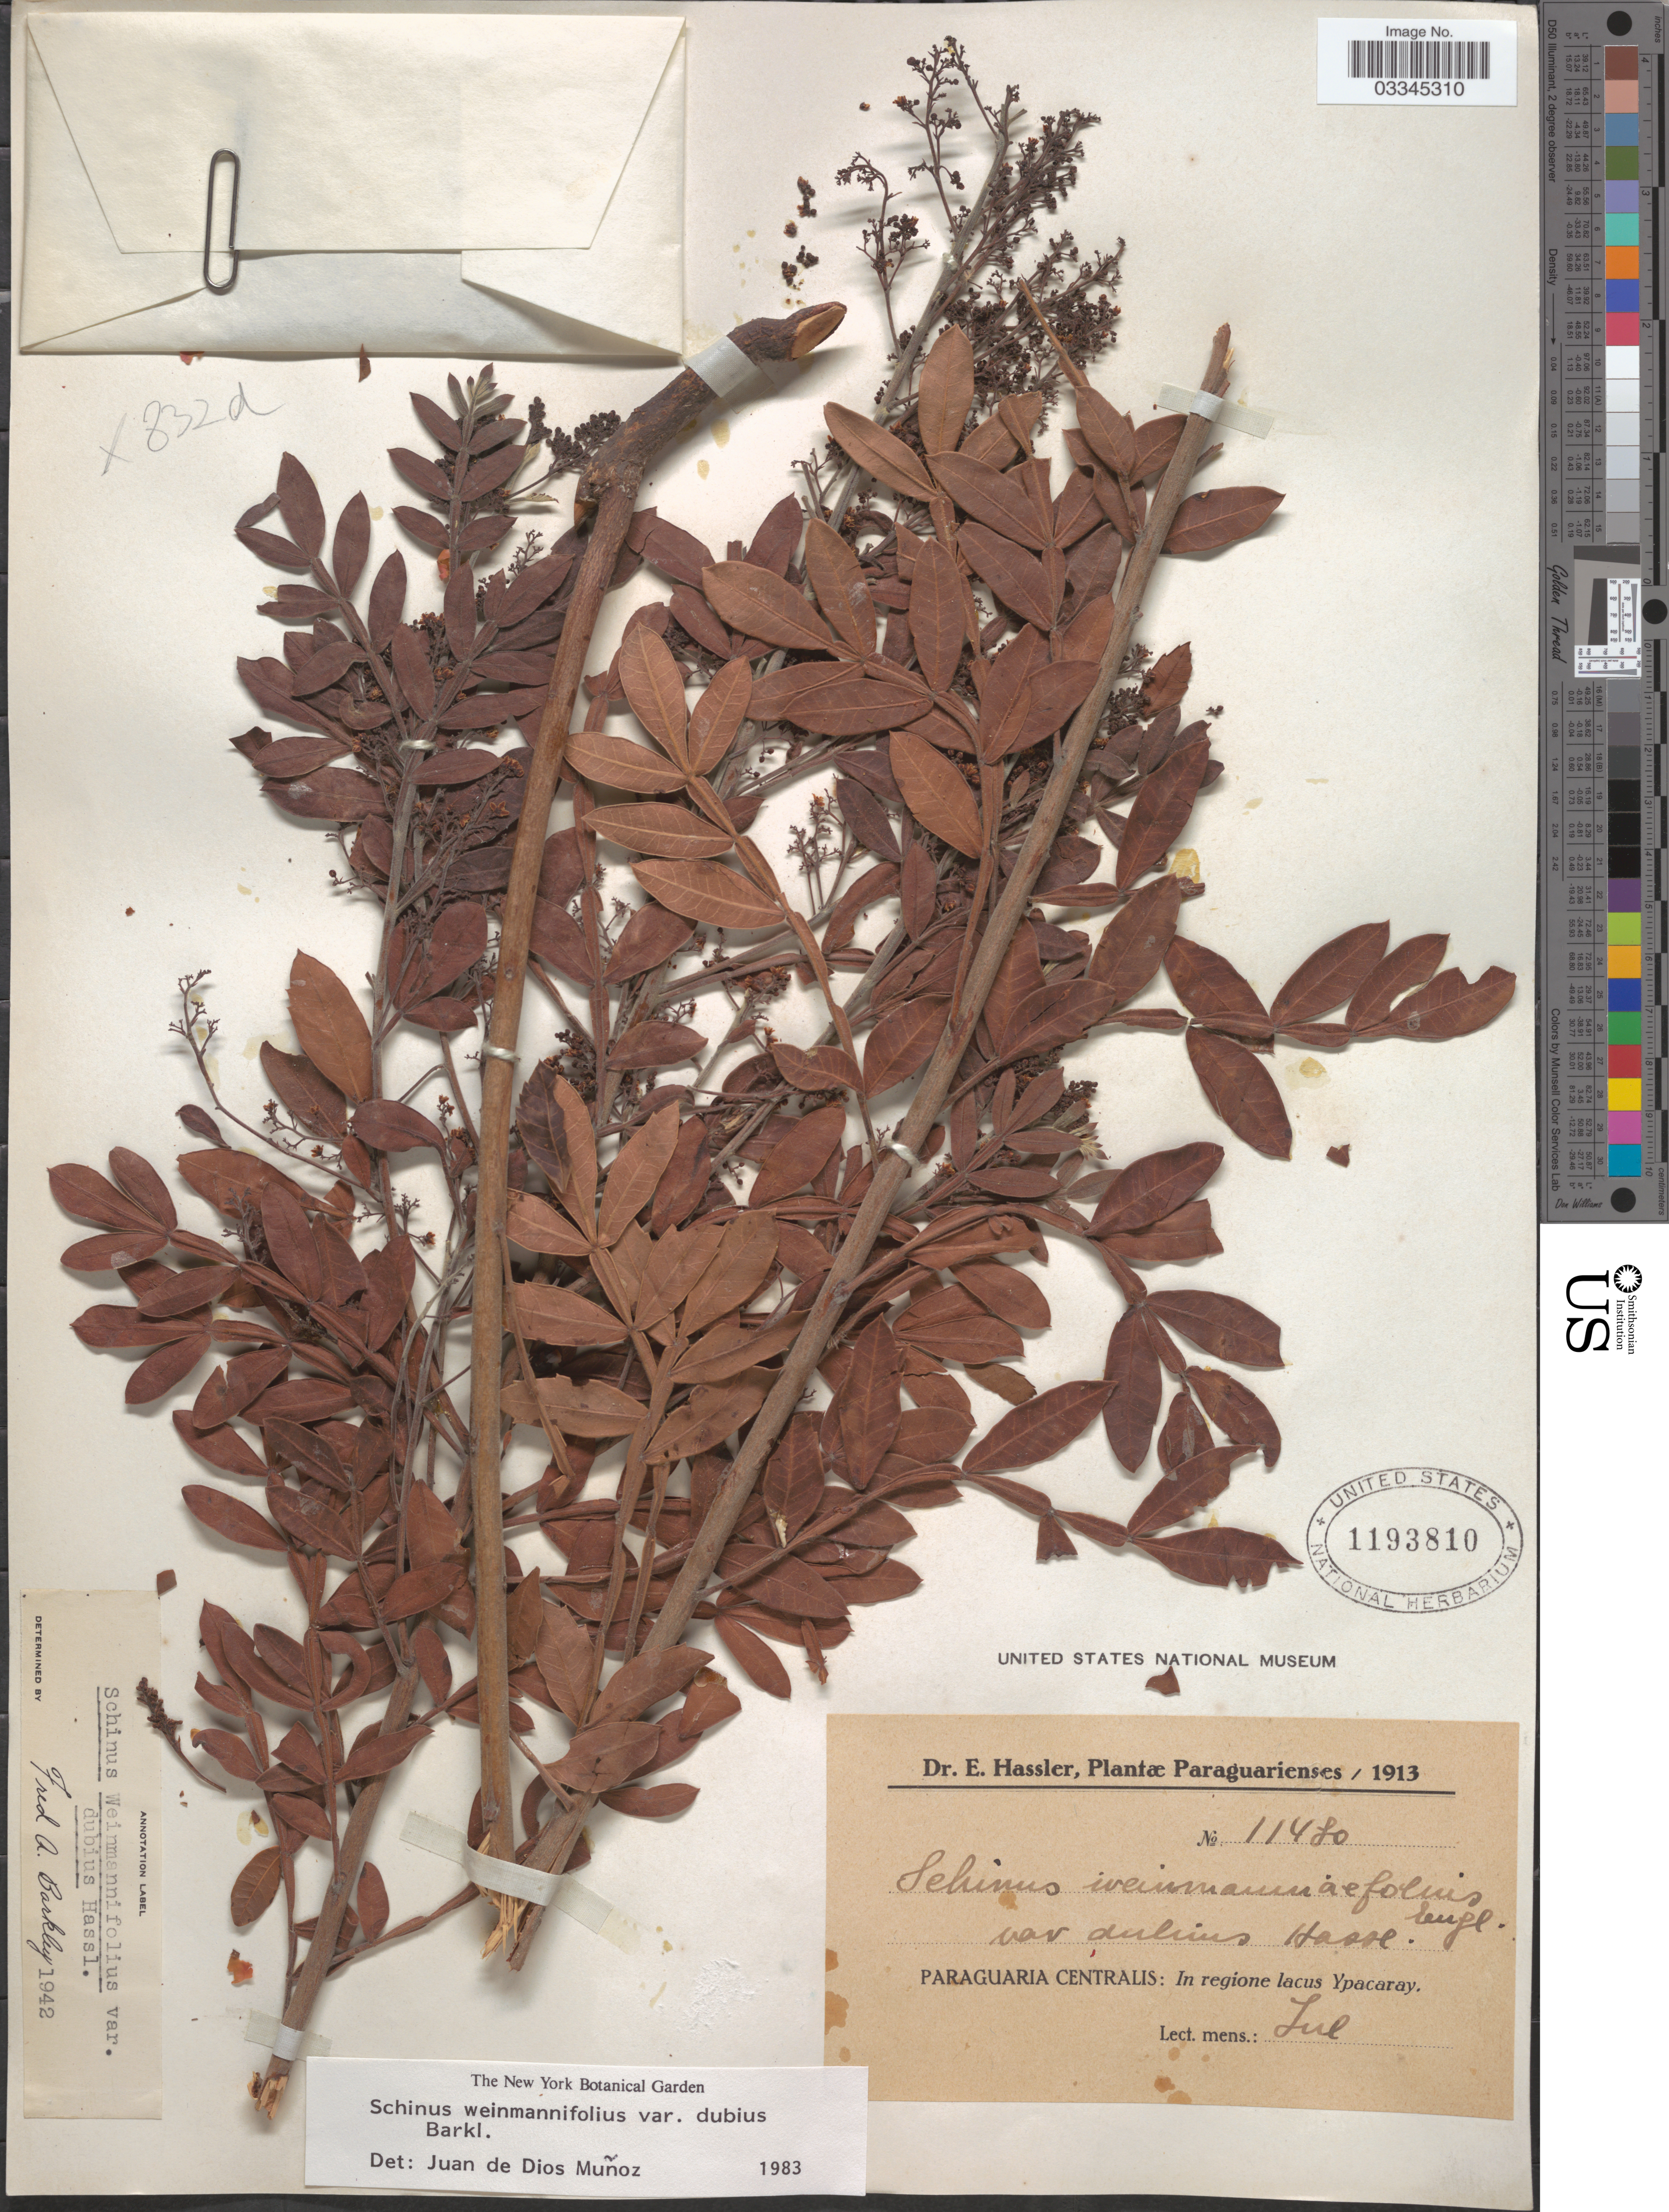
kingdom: Plantae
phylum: Tracheophyta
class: Magnoliopsida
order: Sapindales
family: Anacardiaceae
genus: Schinus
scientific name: Schinus weinmannifolia var. dubia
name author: F.A. Barkley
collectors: E. Hassler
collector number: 11480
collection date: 1913-07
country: Paraguay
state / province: Central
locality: Paraguaria Centralis: In regione lacus Ypacaray.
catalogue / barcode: US 1193810